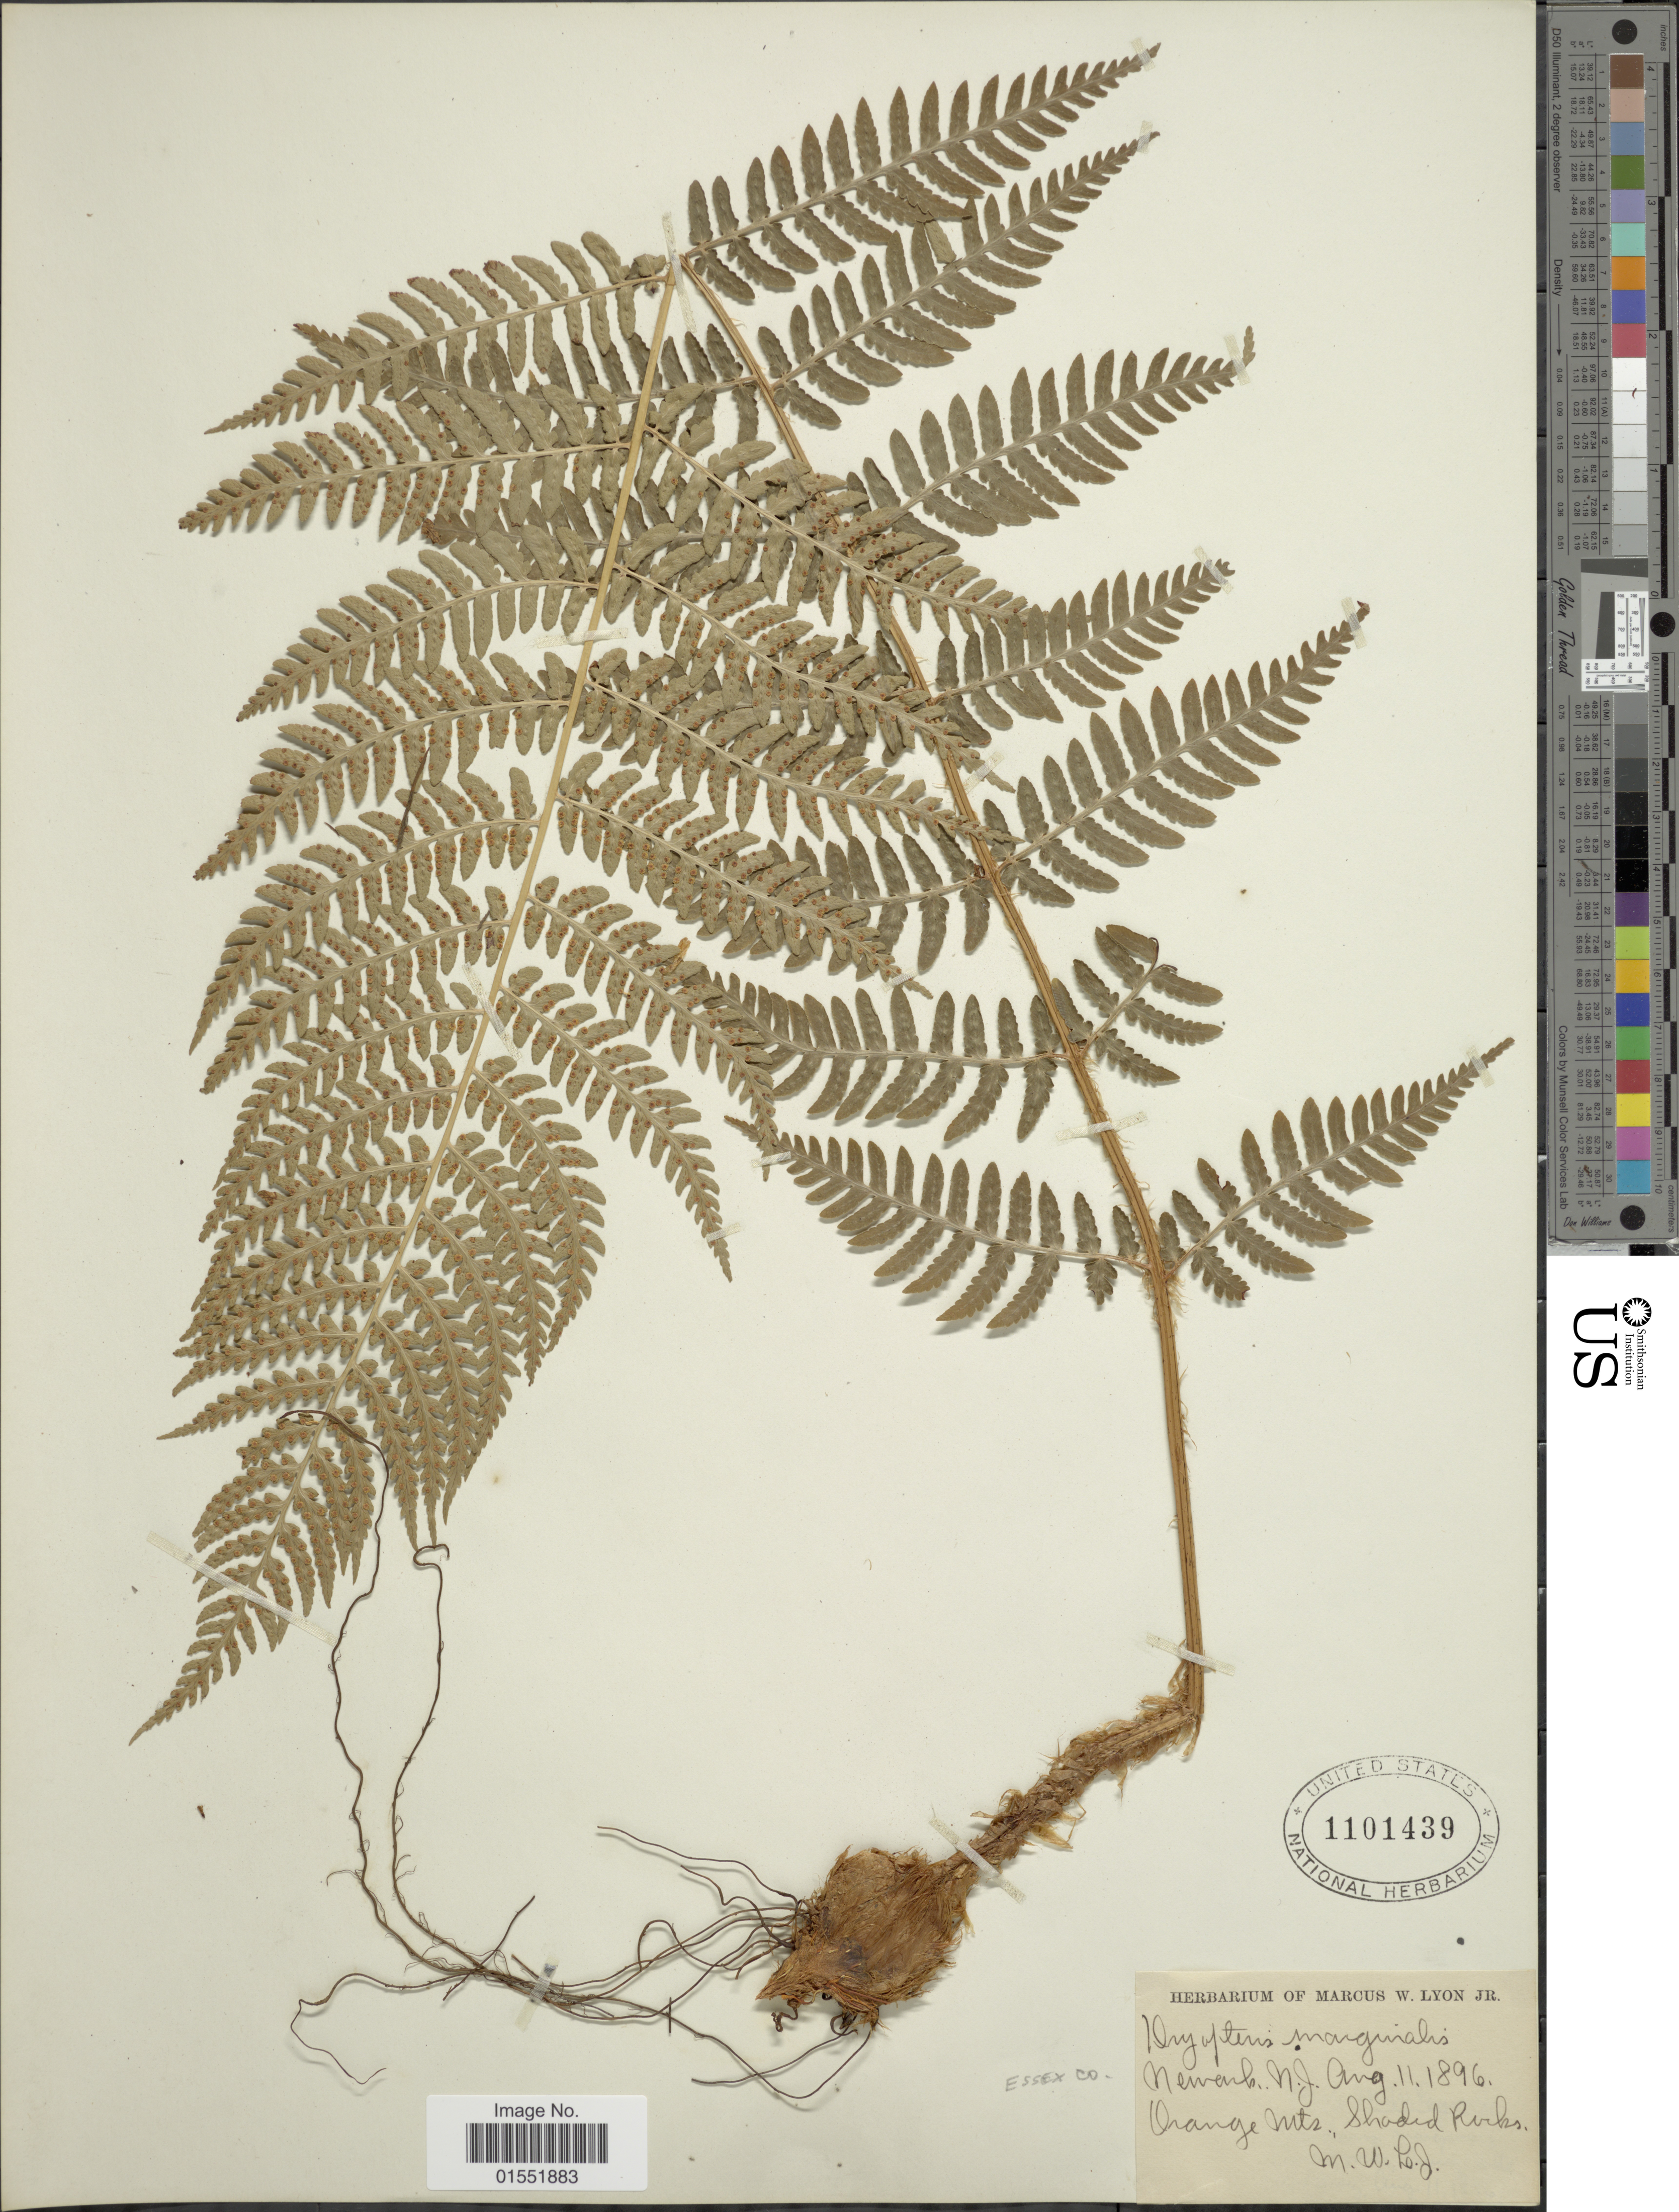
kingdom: Plantae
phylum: Tracheophyta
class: Polypodiopsida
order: Polypodiales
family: Dryopteridaceae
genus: Dryopteris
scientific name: Dryopteris marginalis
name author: (L.) A. Gray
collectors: M. W. Lyon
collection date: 1896-08-11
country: United States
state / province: New Jersey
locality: Newerk, N.J. Orange Mts. Essex Co.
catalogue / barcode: US 1101439